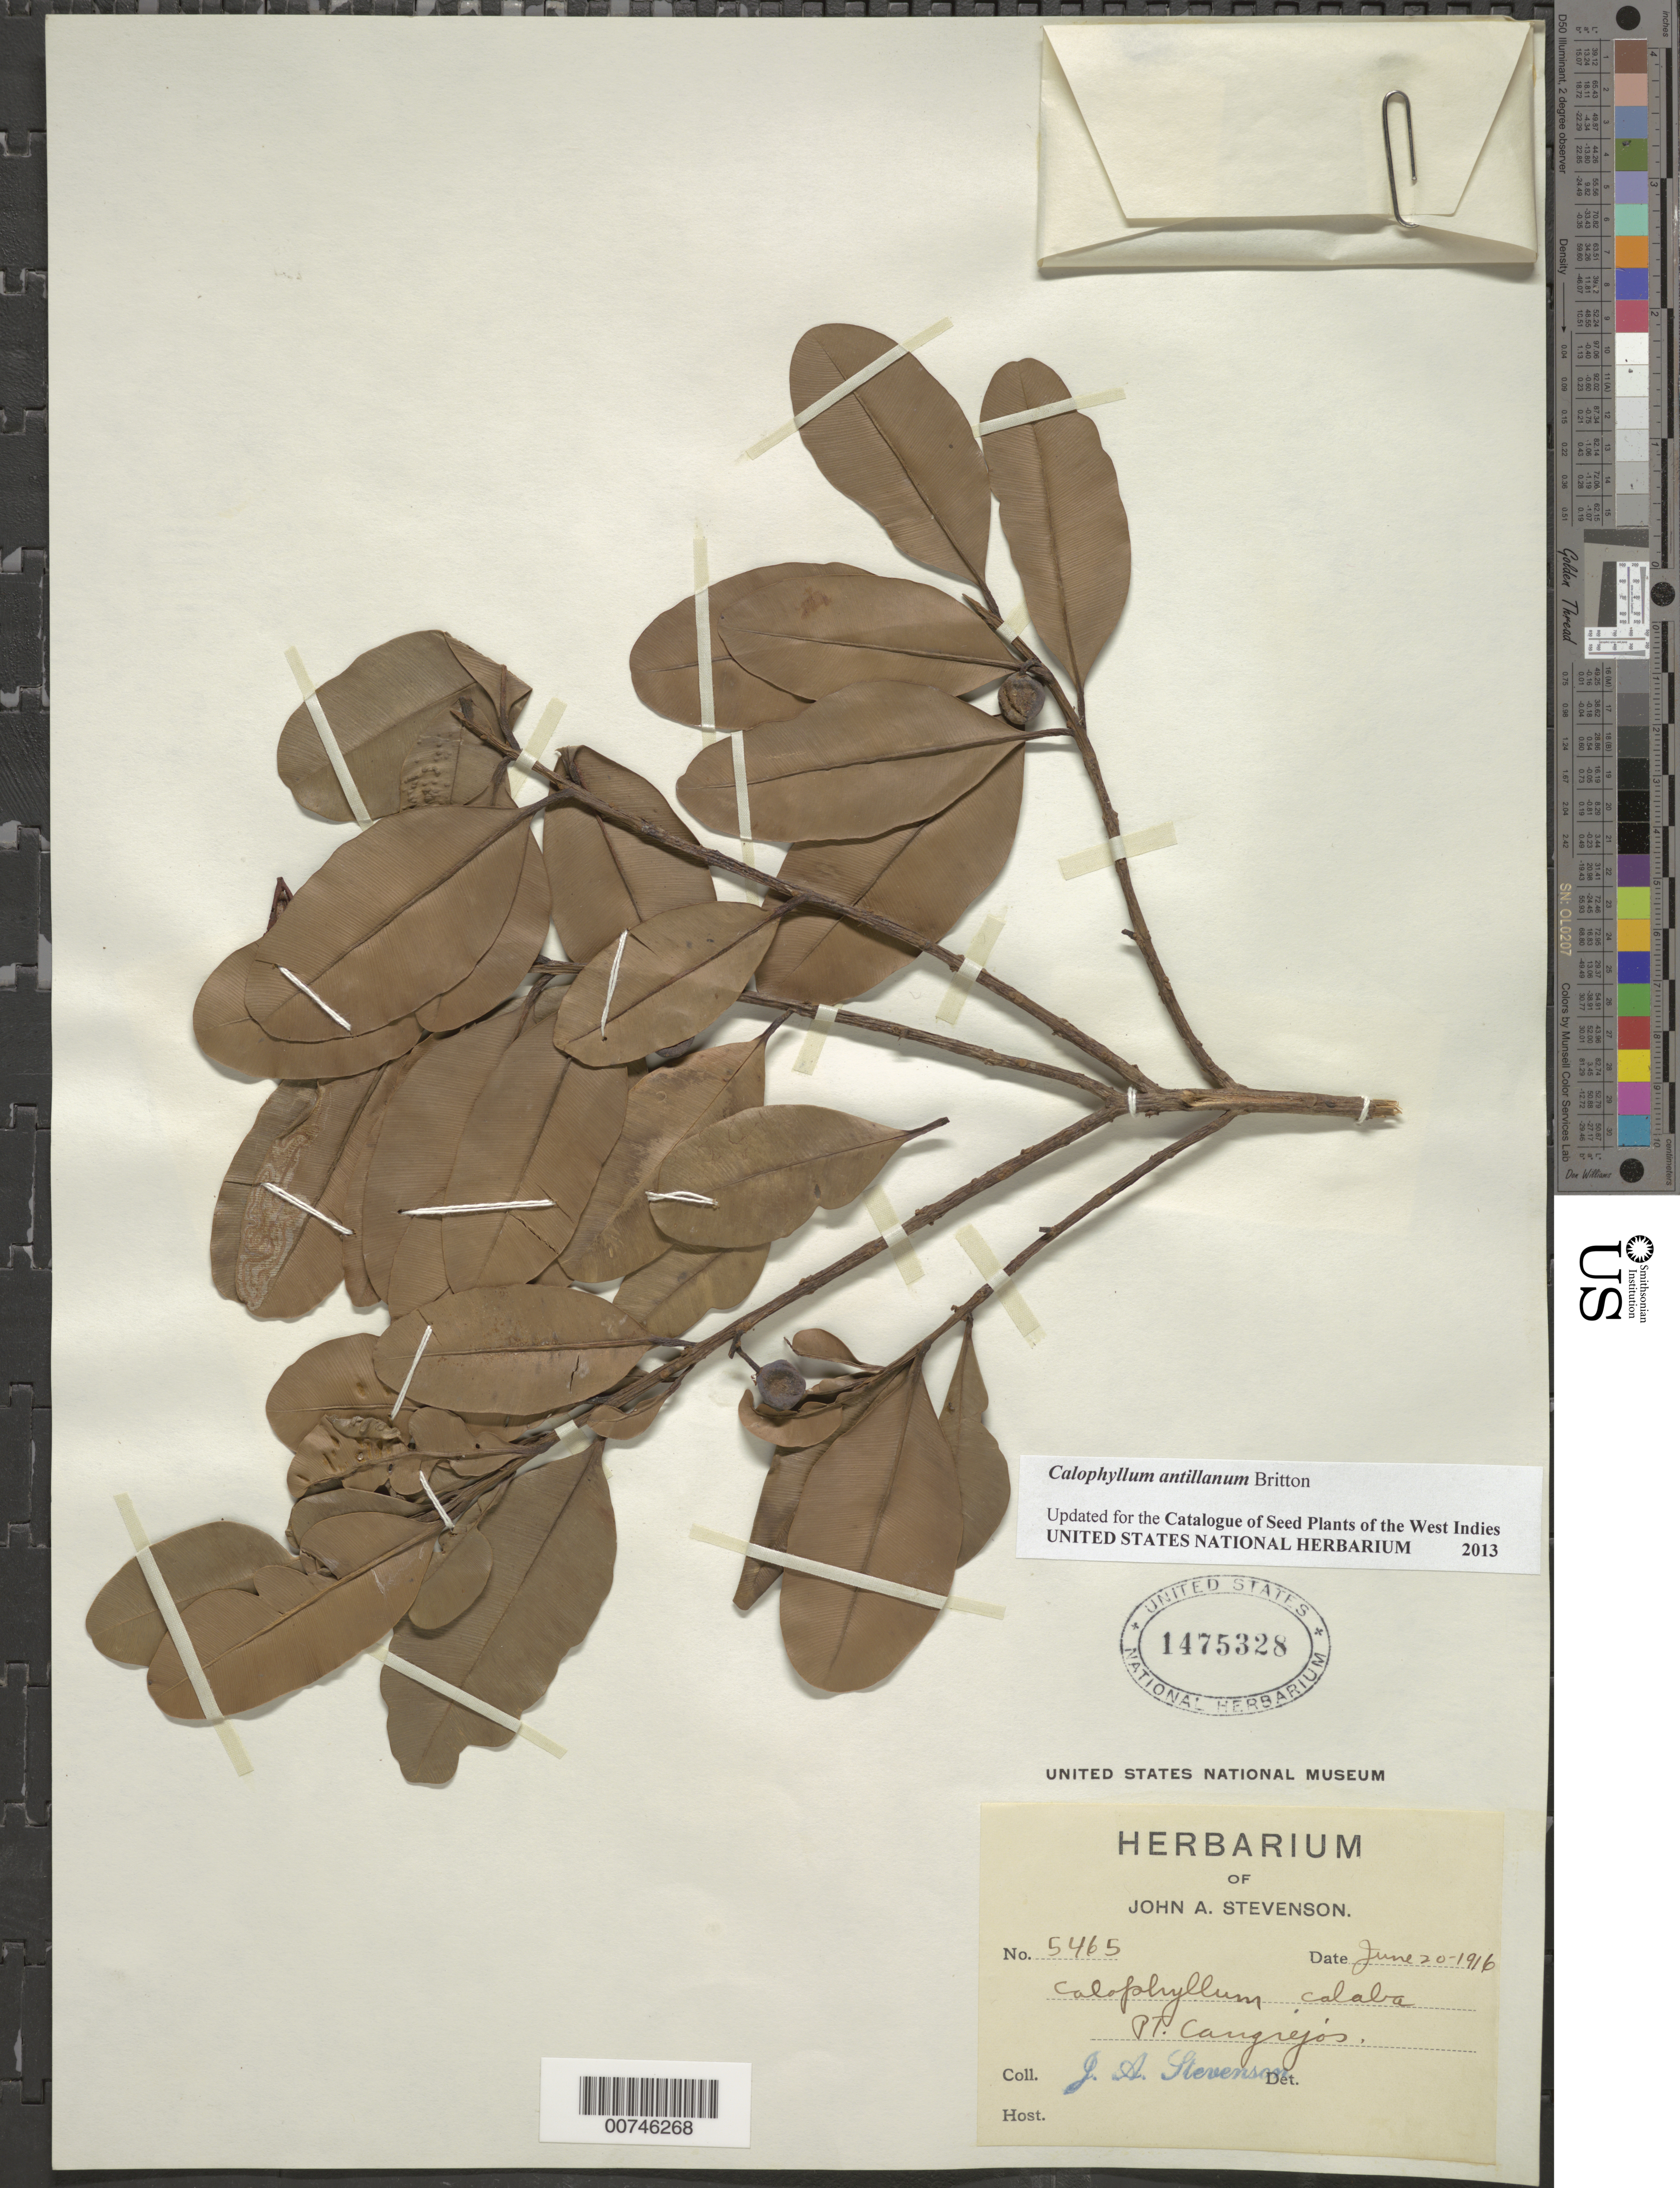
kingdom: Plantae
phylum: Tracheophyta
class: Magnoliopsida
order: Malpighiales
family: Calophyllaceae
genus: Calophyllum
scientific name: Calophyllum antillanum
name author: Britton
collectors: J. Stevenson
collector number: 5465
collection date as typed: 20 Jun 1916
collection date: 1916-06-20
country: Puerto Rico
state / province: Loíza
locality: Puerto Cangrejos, Municipio Loíza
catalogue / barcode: US 1475328